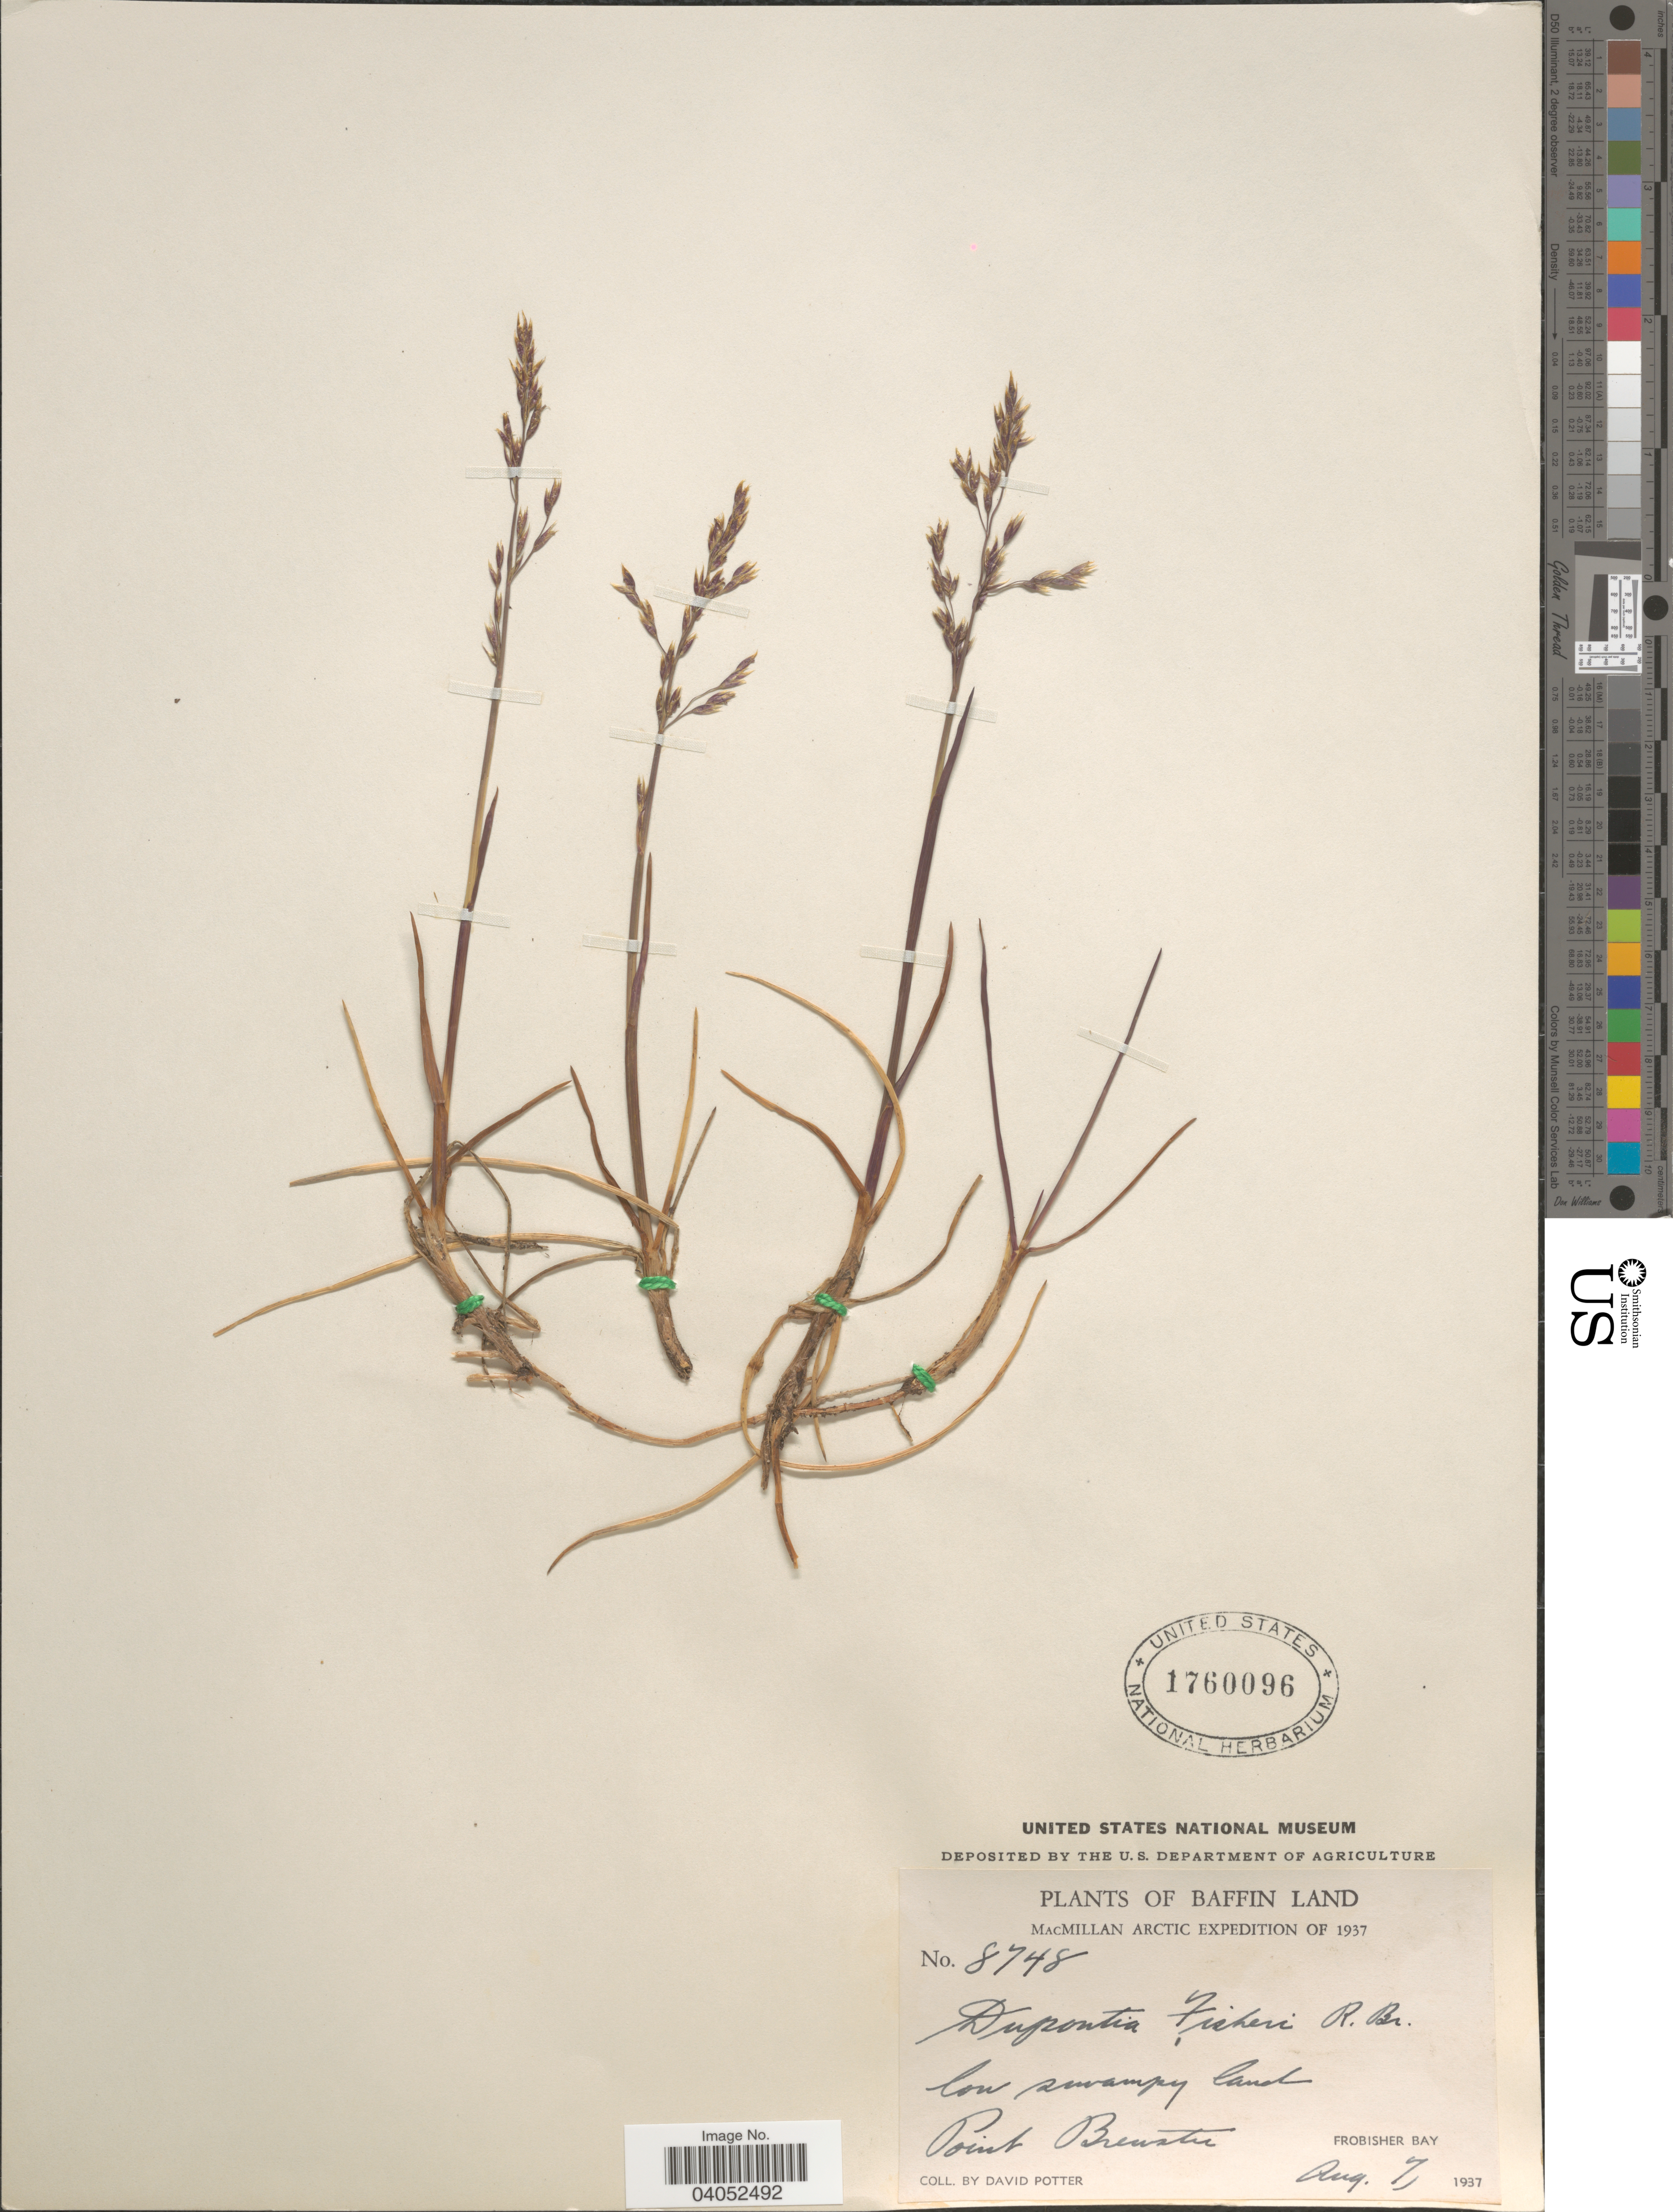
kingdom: Plantae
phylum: Tracheophyta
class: Liliopsida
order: Poales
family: Poaceae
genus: Dupontia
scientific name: Dupontia micrantha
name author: Holm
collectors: D. Potter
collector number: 8748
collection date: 1937-08-07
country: Canada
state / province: Nunavut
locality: Baffin Land. Point Brewster. Frobisher Bay.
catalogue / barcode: US 1760096